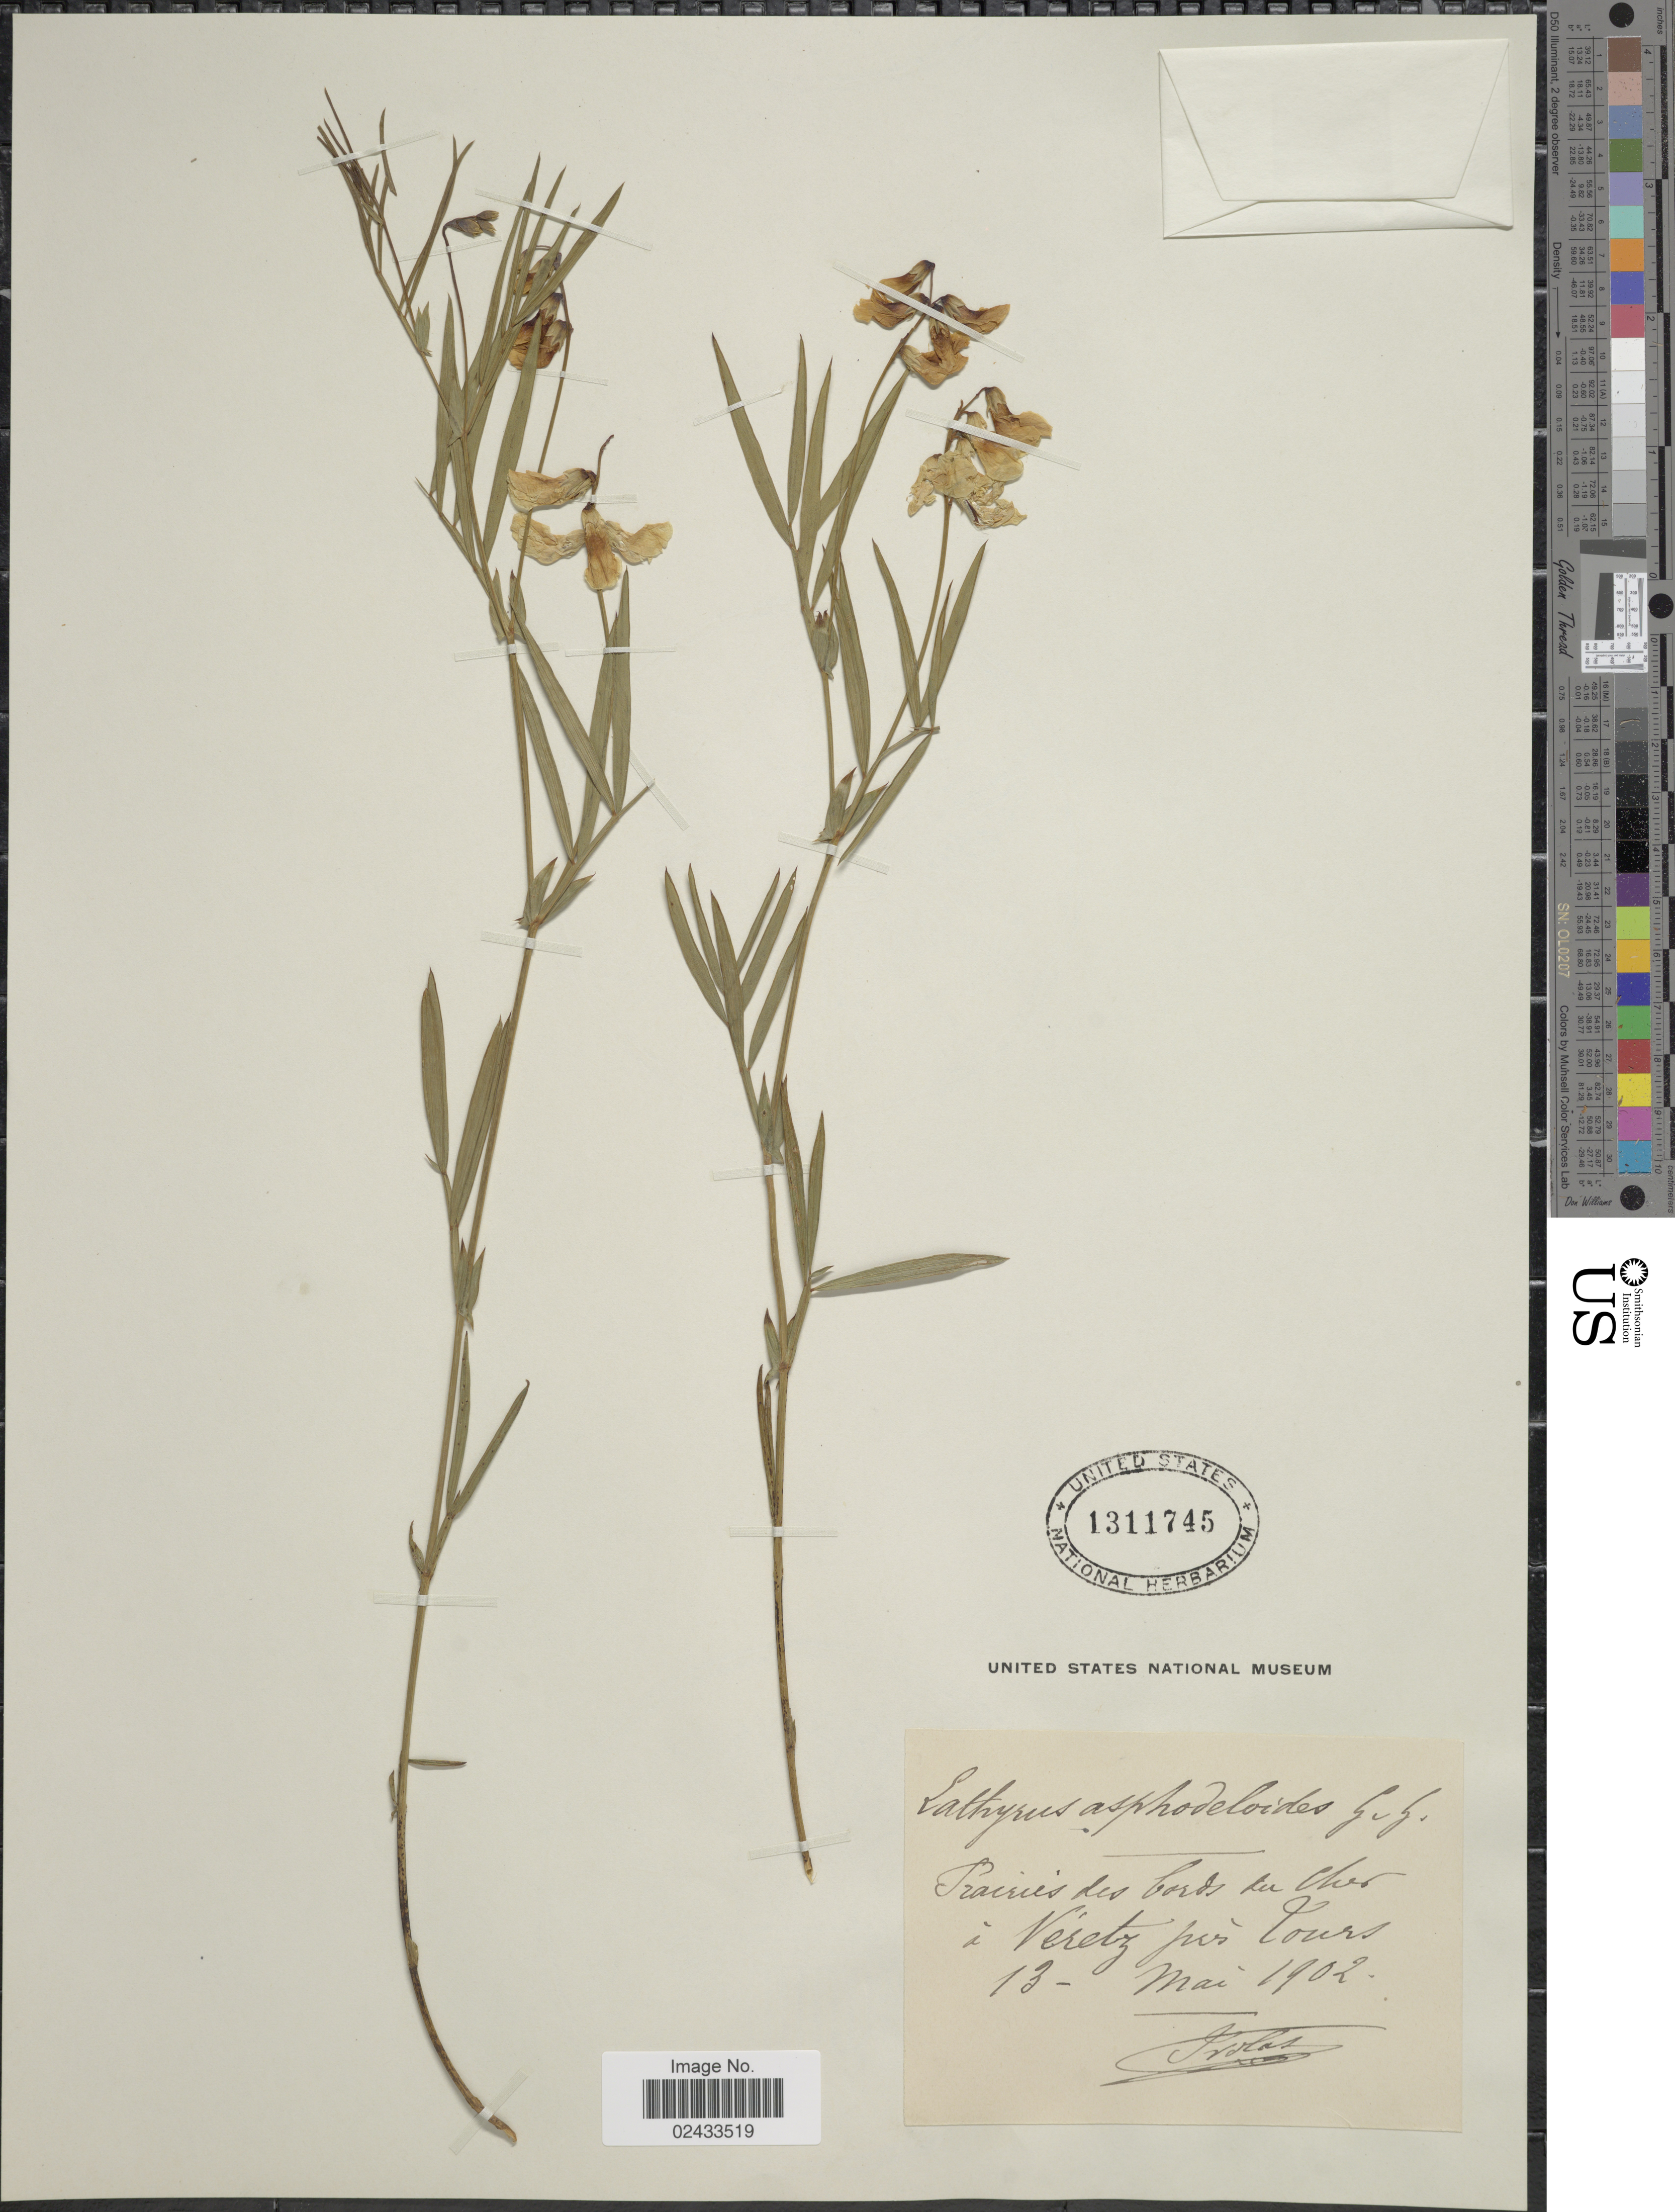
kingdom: Plantae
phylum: Tracheophyta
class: Magnoliopsida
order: Fabales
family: Fabaceae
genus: Lathyrus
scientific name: Lathyrus pannonicus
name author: (Jacq.) Garcke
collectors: Irolas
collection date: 1902-05-13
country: France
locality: Prairies des bords du Cher a Veretz pres Tours [interpreted]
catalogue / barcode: US 1314745